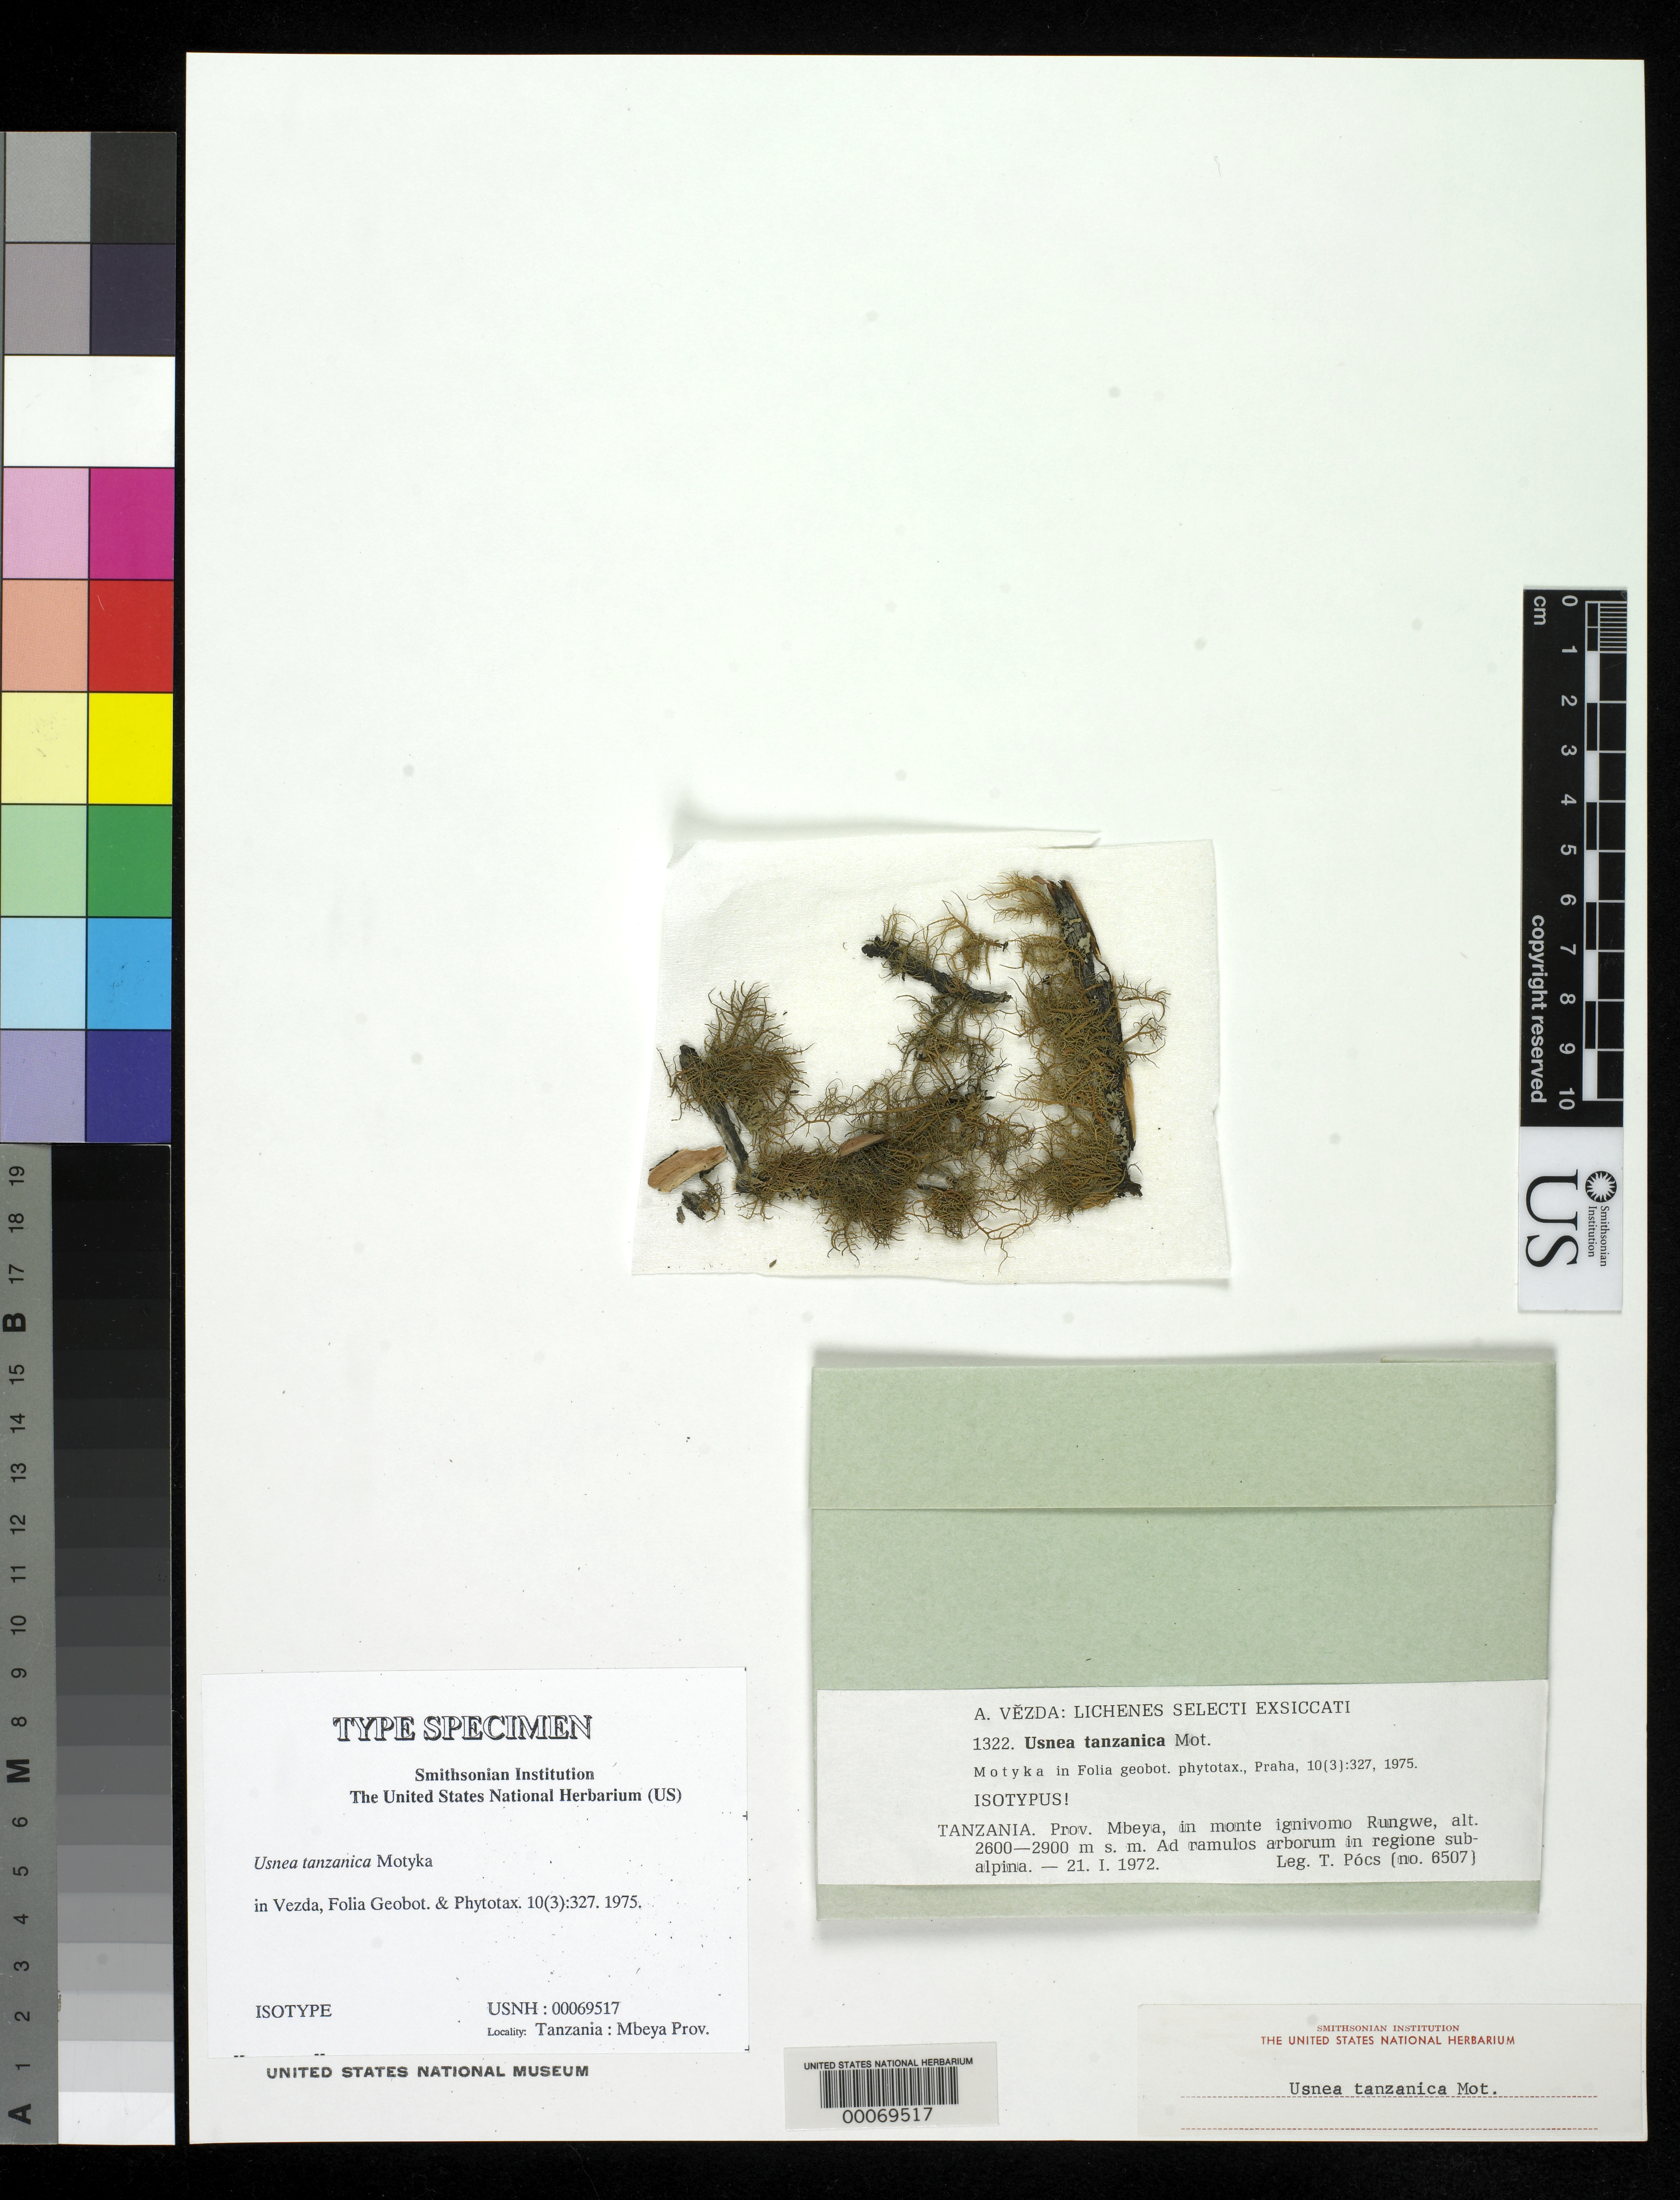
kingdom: Fungi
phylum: Ascomycota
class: Lecanoromycetes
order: Lecanorales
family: Parmeliaceae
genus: Usnea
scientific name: Usnea tanzanica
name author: Motyka in Vezda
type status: Isotype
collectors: T. Pocs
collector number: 6507 (1322 Lich. Sel. Exs.)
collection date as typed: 21 Jan 1972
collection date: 1972-01-21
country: Tanzania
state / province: Mbeya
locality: In monte ignivomo Rungwe. [On Rungwe Volcano.]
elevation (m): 2900